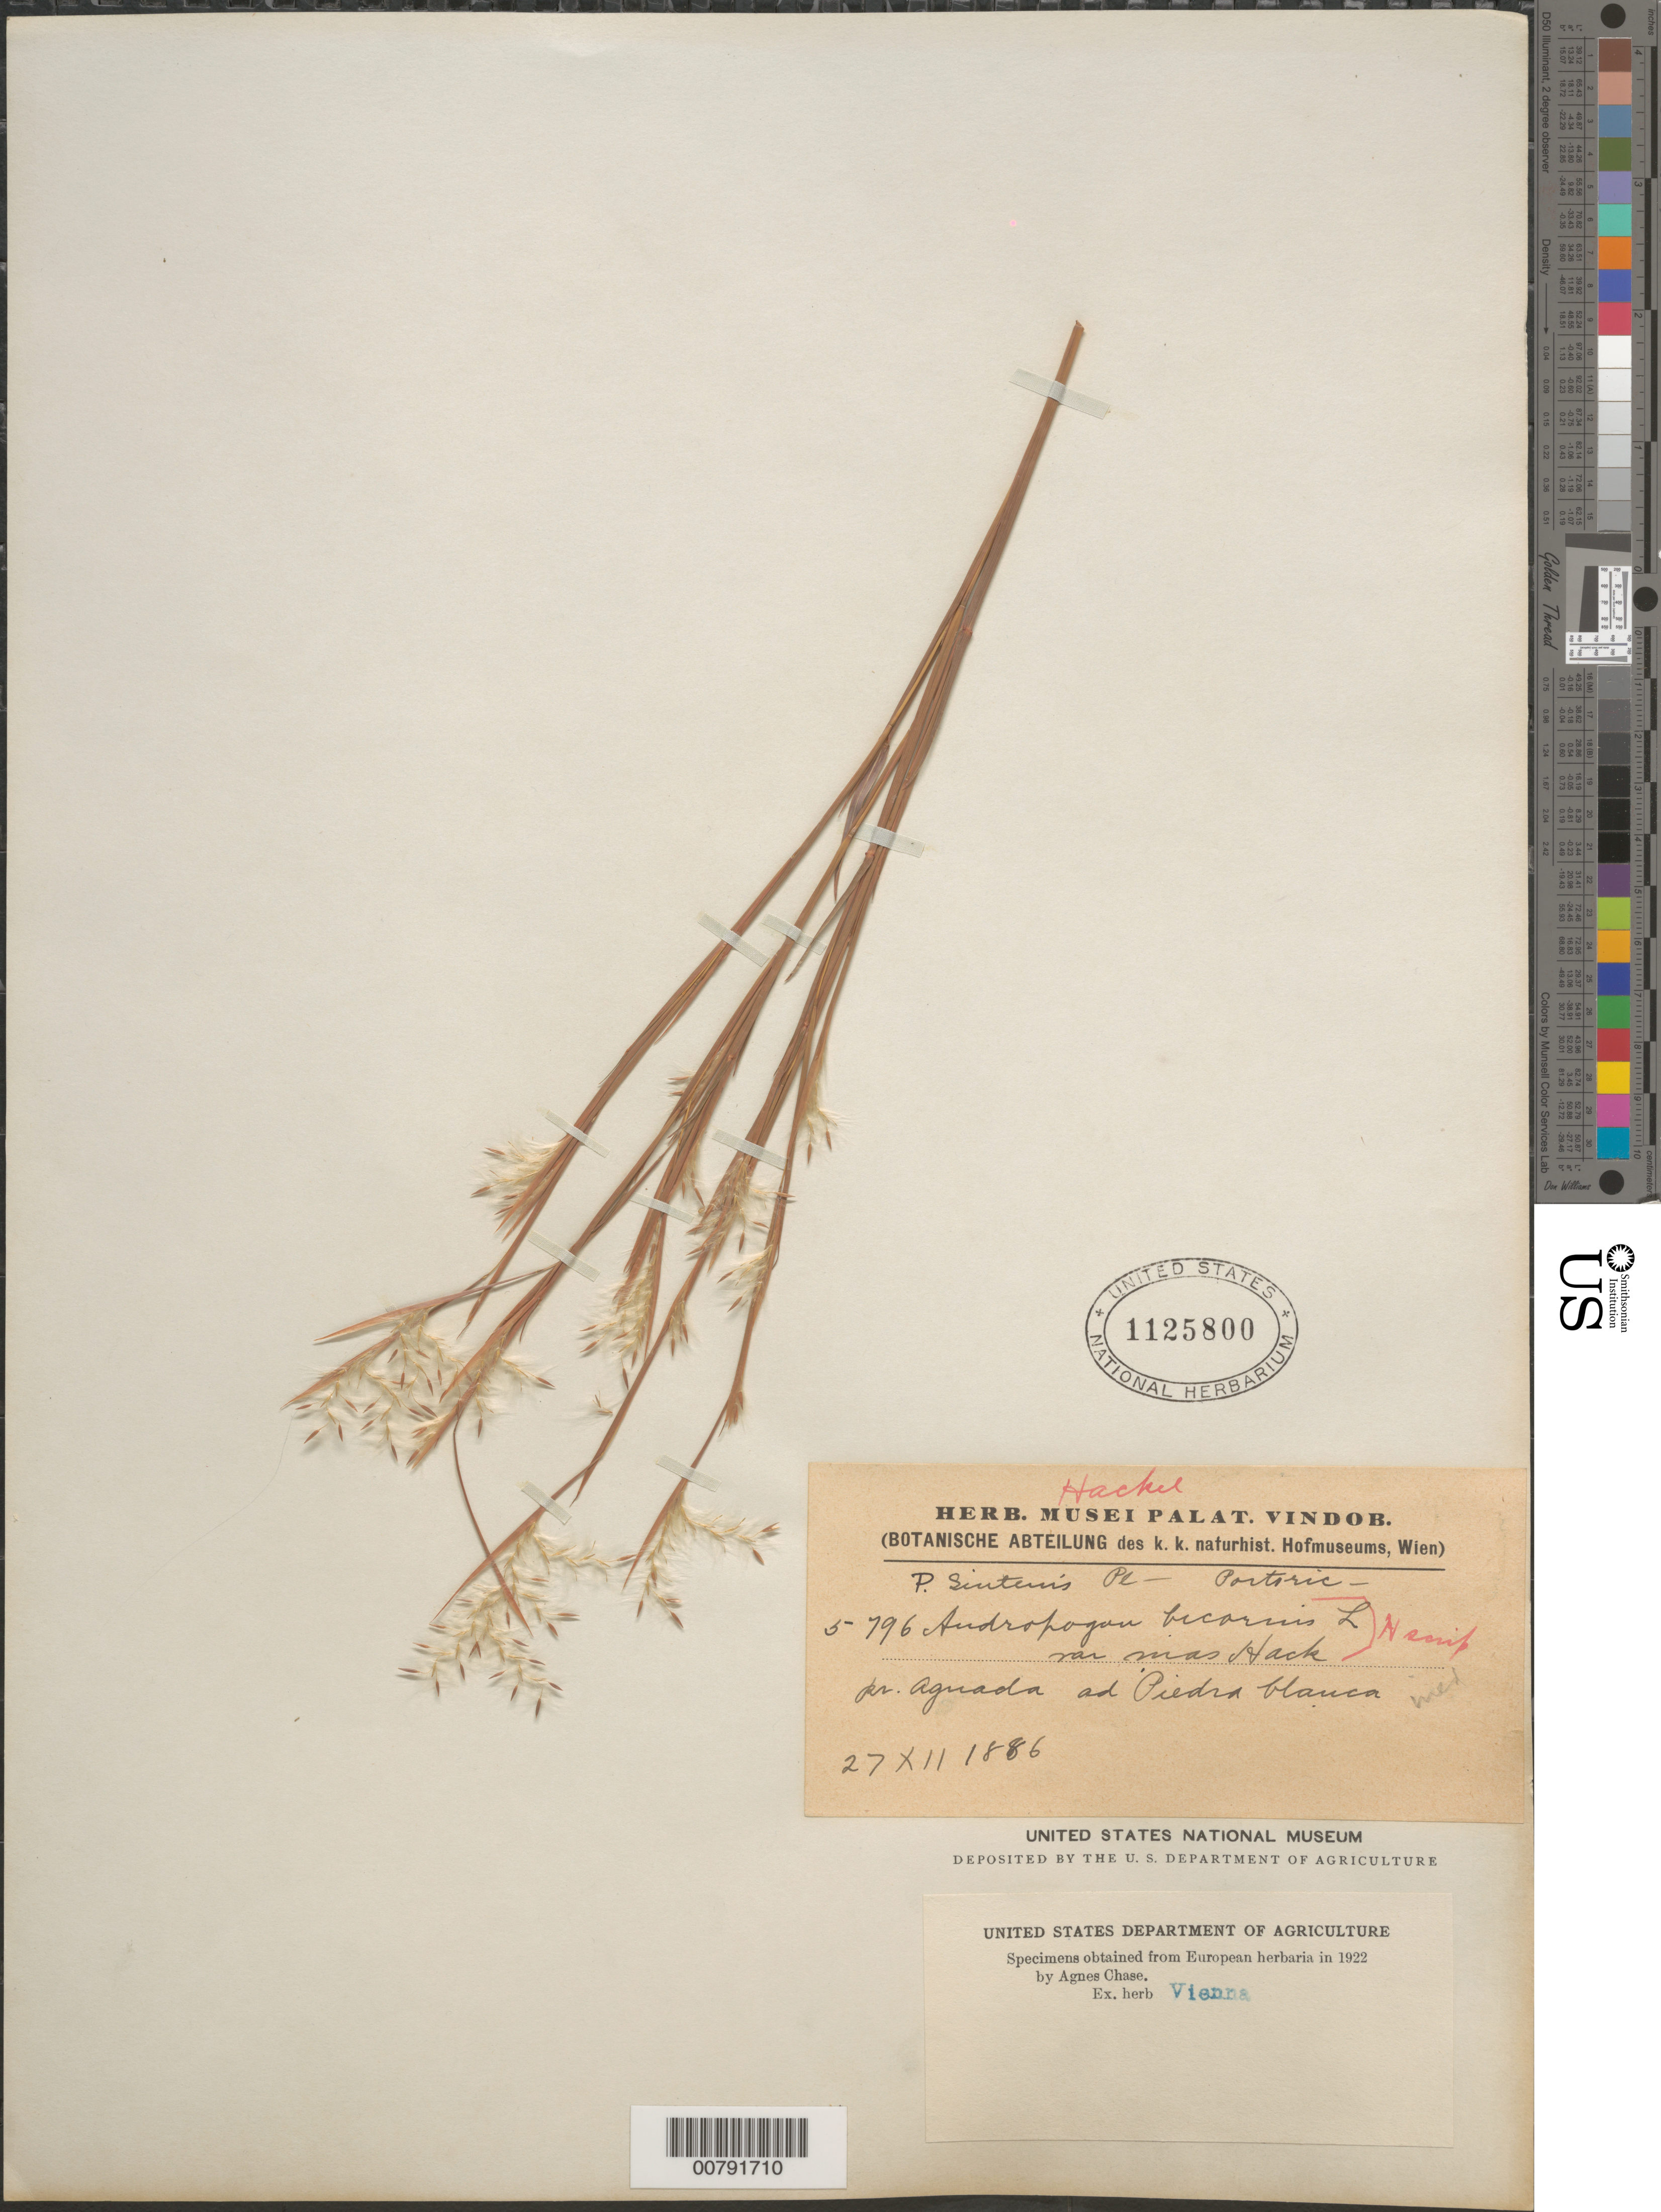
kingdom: Plantae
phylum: Tracheophyta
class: Liliopsida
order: Poales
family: Poaceae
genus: Andropogon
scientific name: Andropogon bicornis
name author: L.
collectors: P. Sintenis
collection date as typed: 27 Dec 1886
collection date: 1886-12-27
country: Puerto Rico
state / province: Aguada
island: Puerto Rico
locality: Aguada ad Piedra Blanca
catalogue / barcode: US 1125800